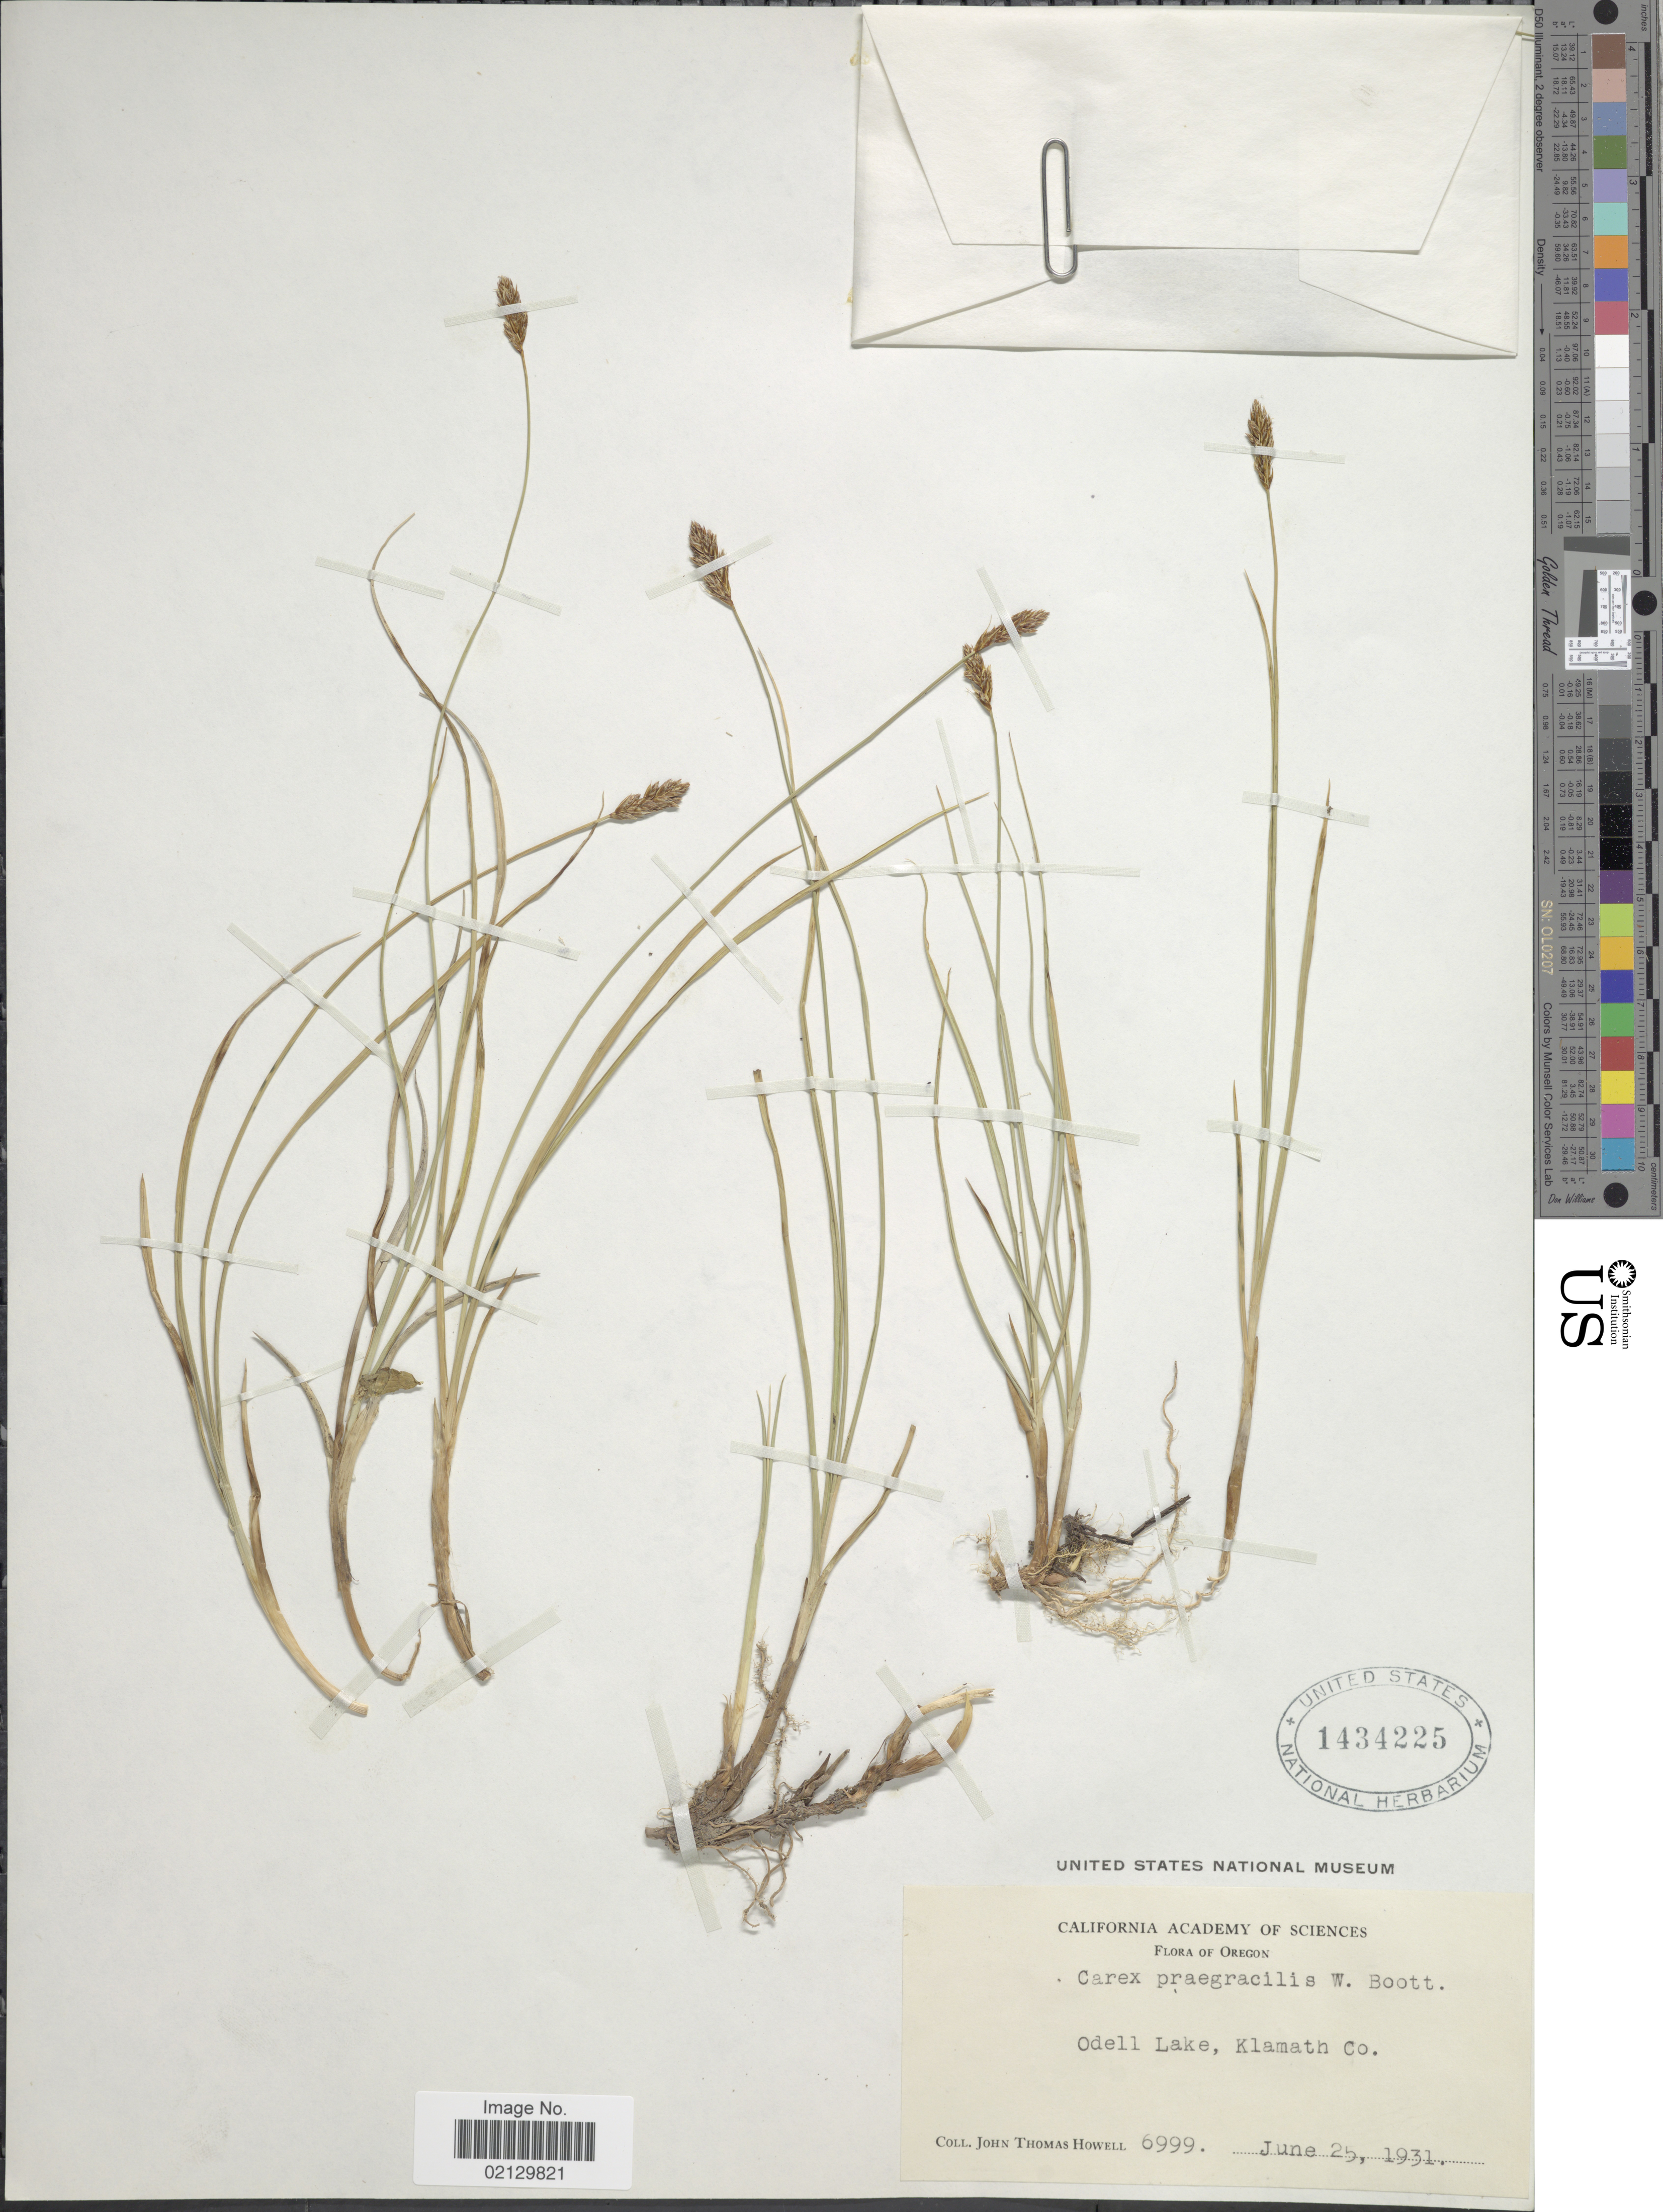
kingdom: Plantae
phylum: Tracheophyta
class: Liliopsida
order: Poales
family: Cyperaceae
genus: Carex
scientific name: Carex praegracilis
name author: W. Boott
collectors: J. T. Howell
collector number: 6999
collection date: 1931-06-25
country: United States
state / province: Oregon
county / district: Klamath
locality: Oregon, Odell Lake, Klamath Co.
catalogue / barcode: US 1434225